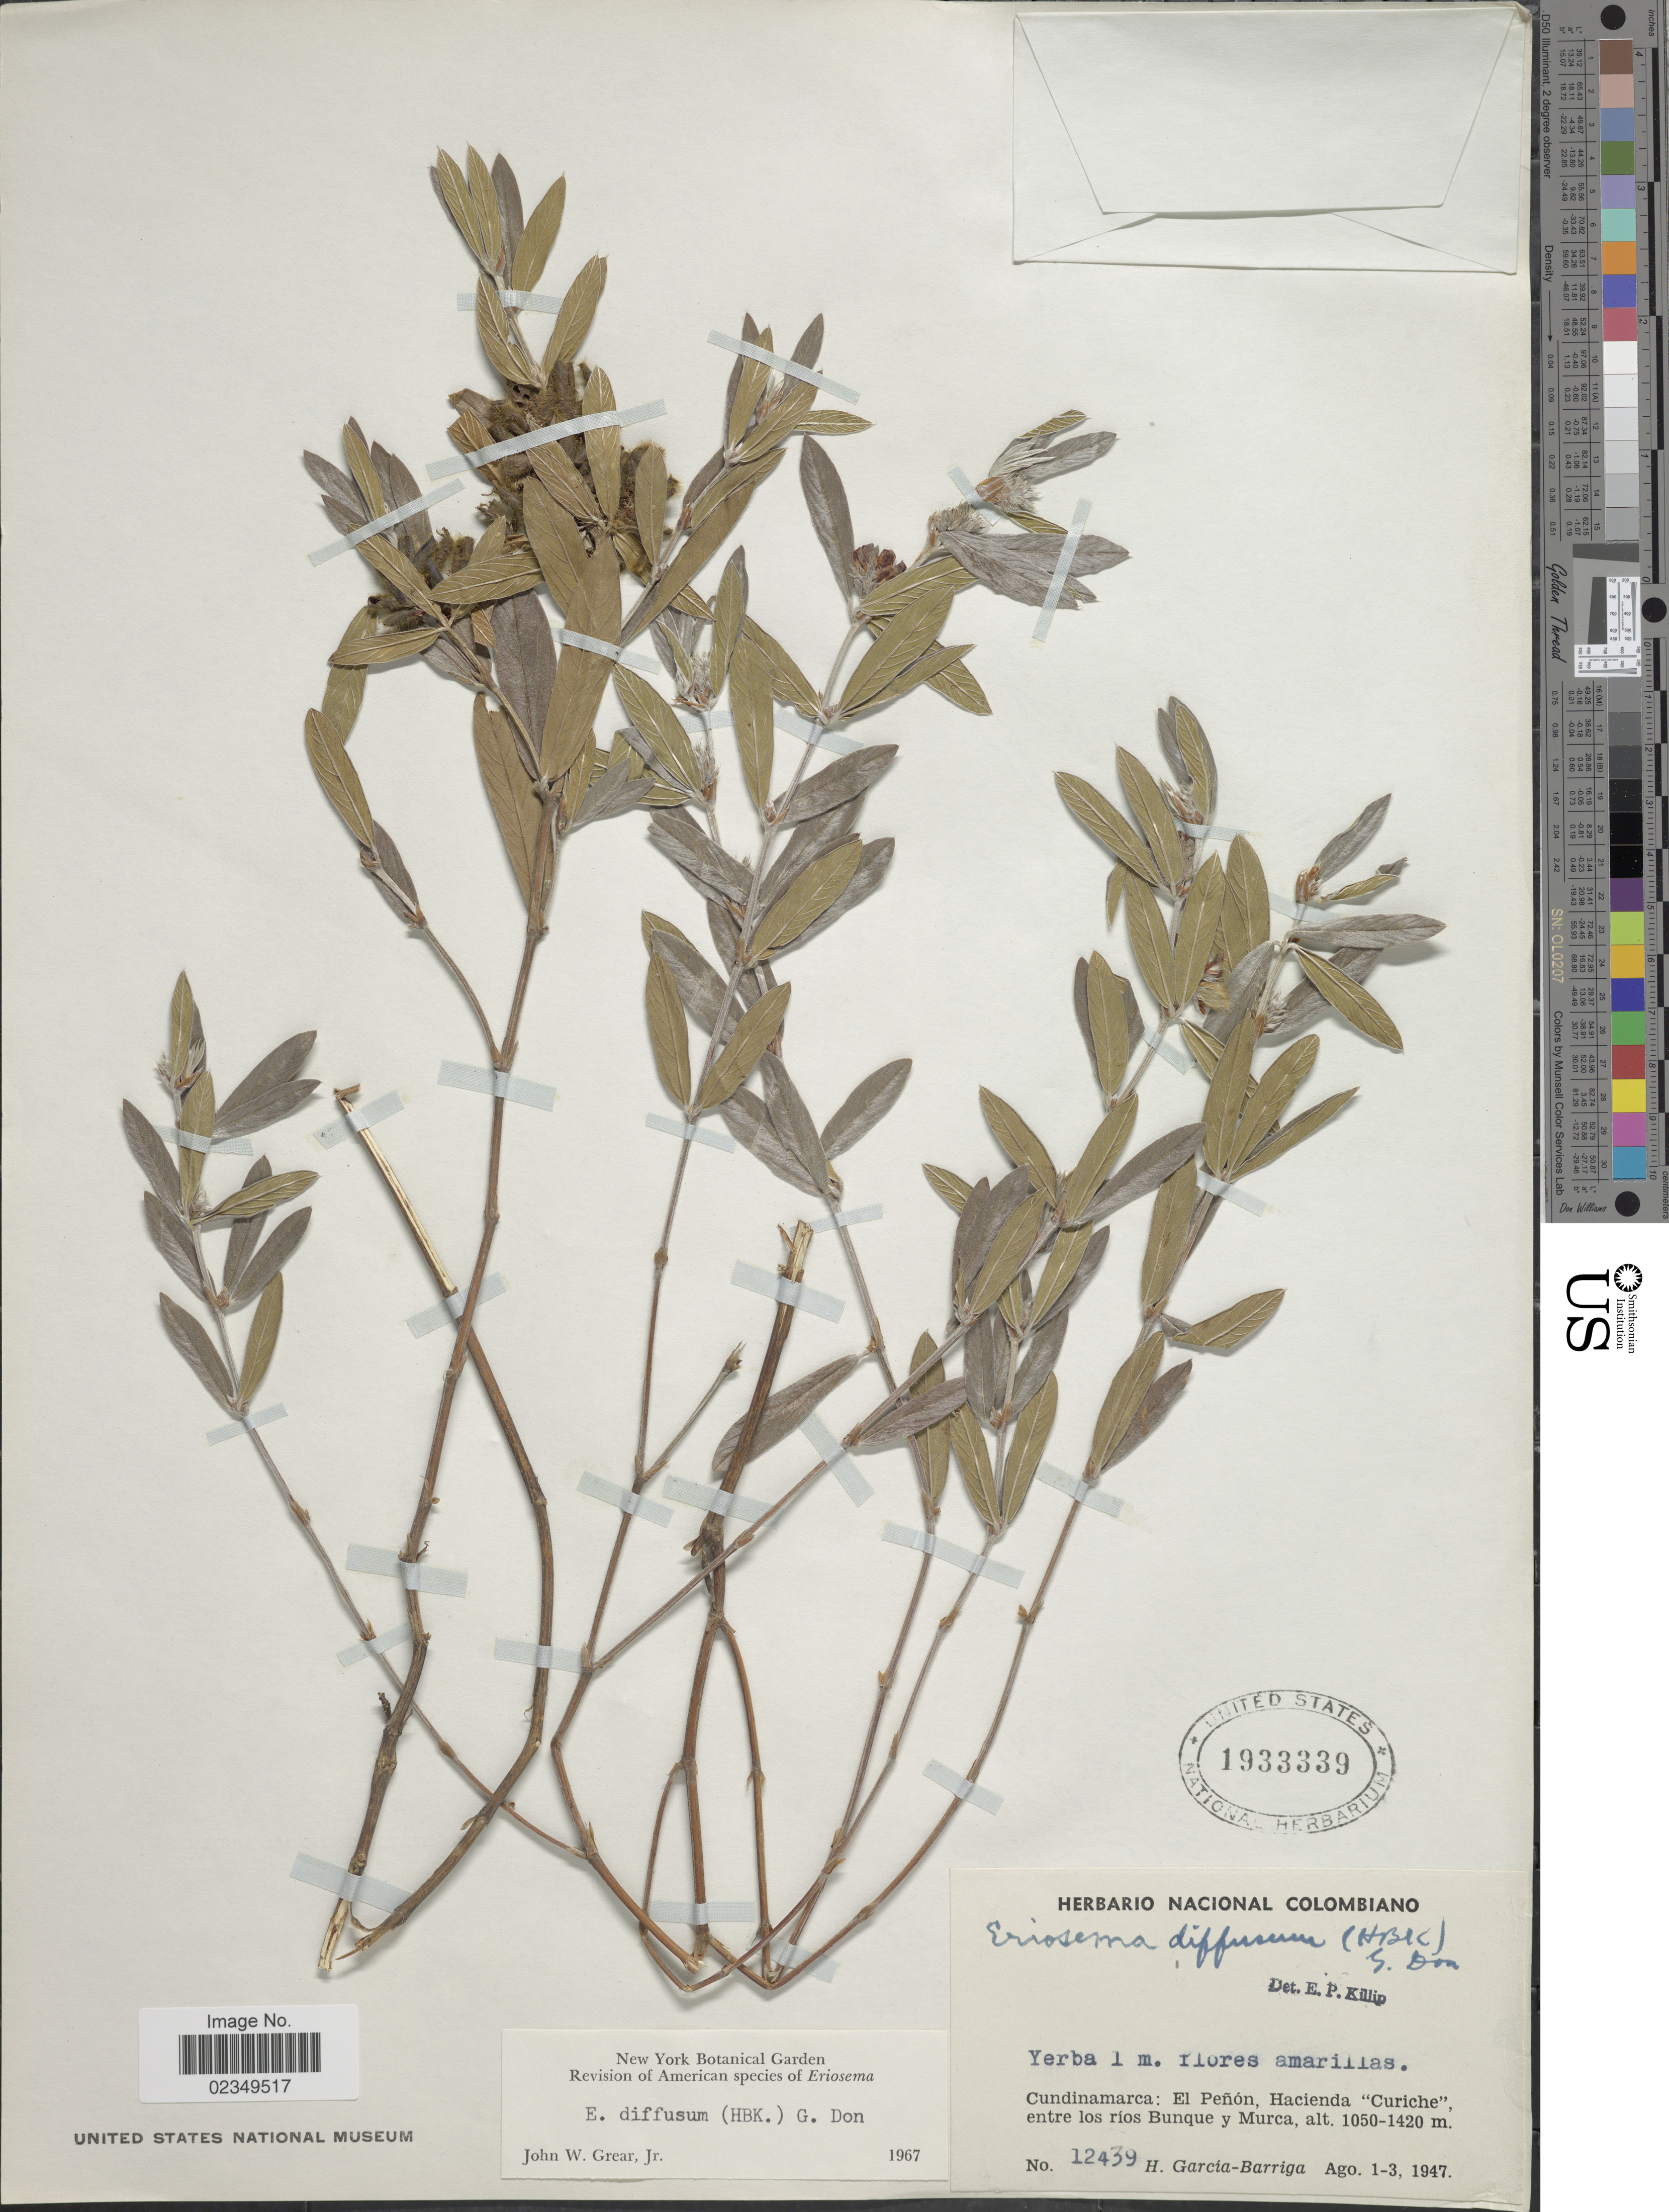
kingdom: Plantae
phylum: Tracheophyta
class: Magnoliopsida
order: Fabales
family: Fabaceae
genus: Eriosema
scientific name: Eriosema diffusum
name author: (Kunth) G. Don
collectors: H. García Barriga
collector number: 12439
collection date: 1947-08-01/1947-08-03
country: Colombia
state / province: Cundinamarca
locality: El Peñon, Hacienda "Curiche", entre los ríos Bunque y Murca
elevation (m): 1050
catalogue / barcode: US 1933339